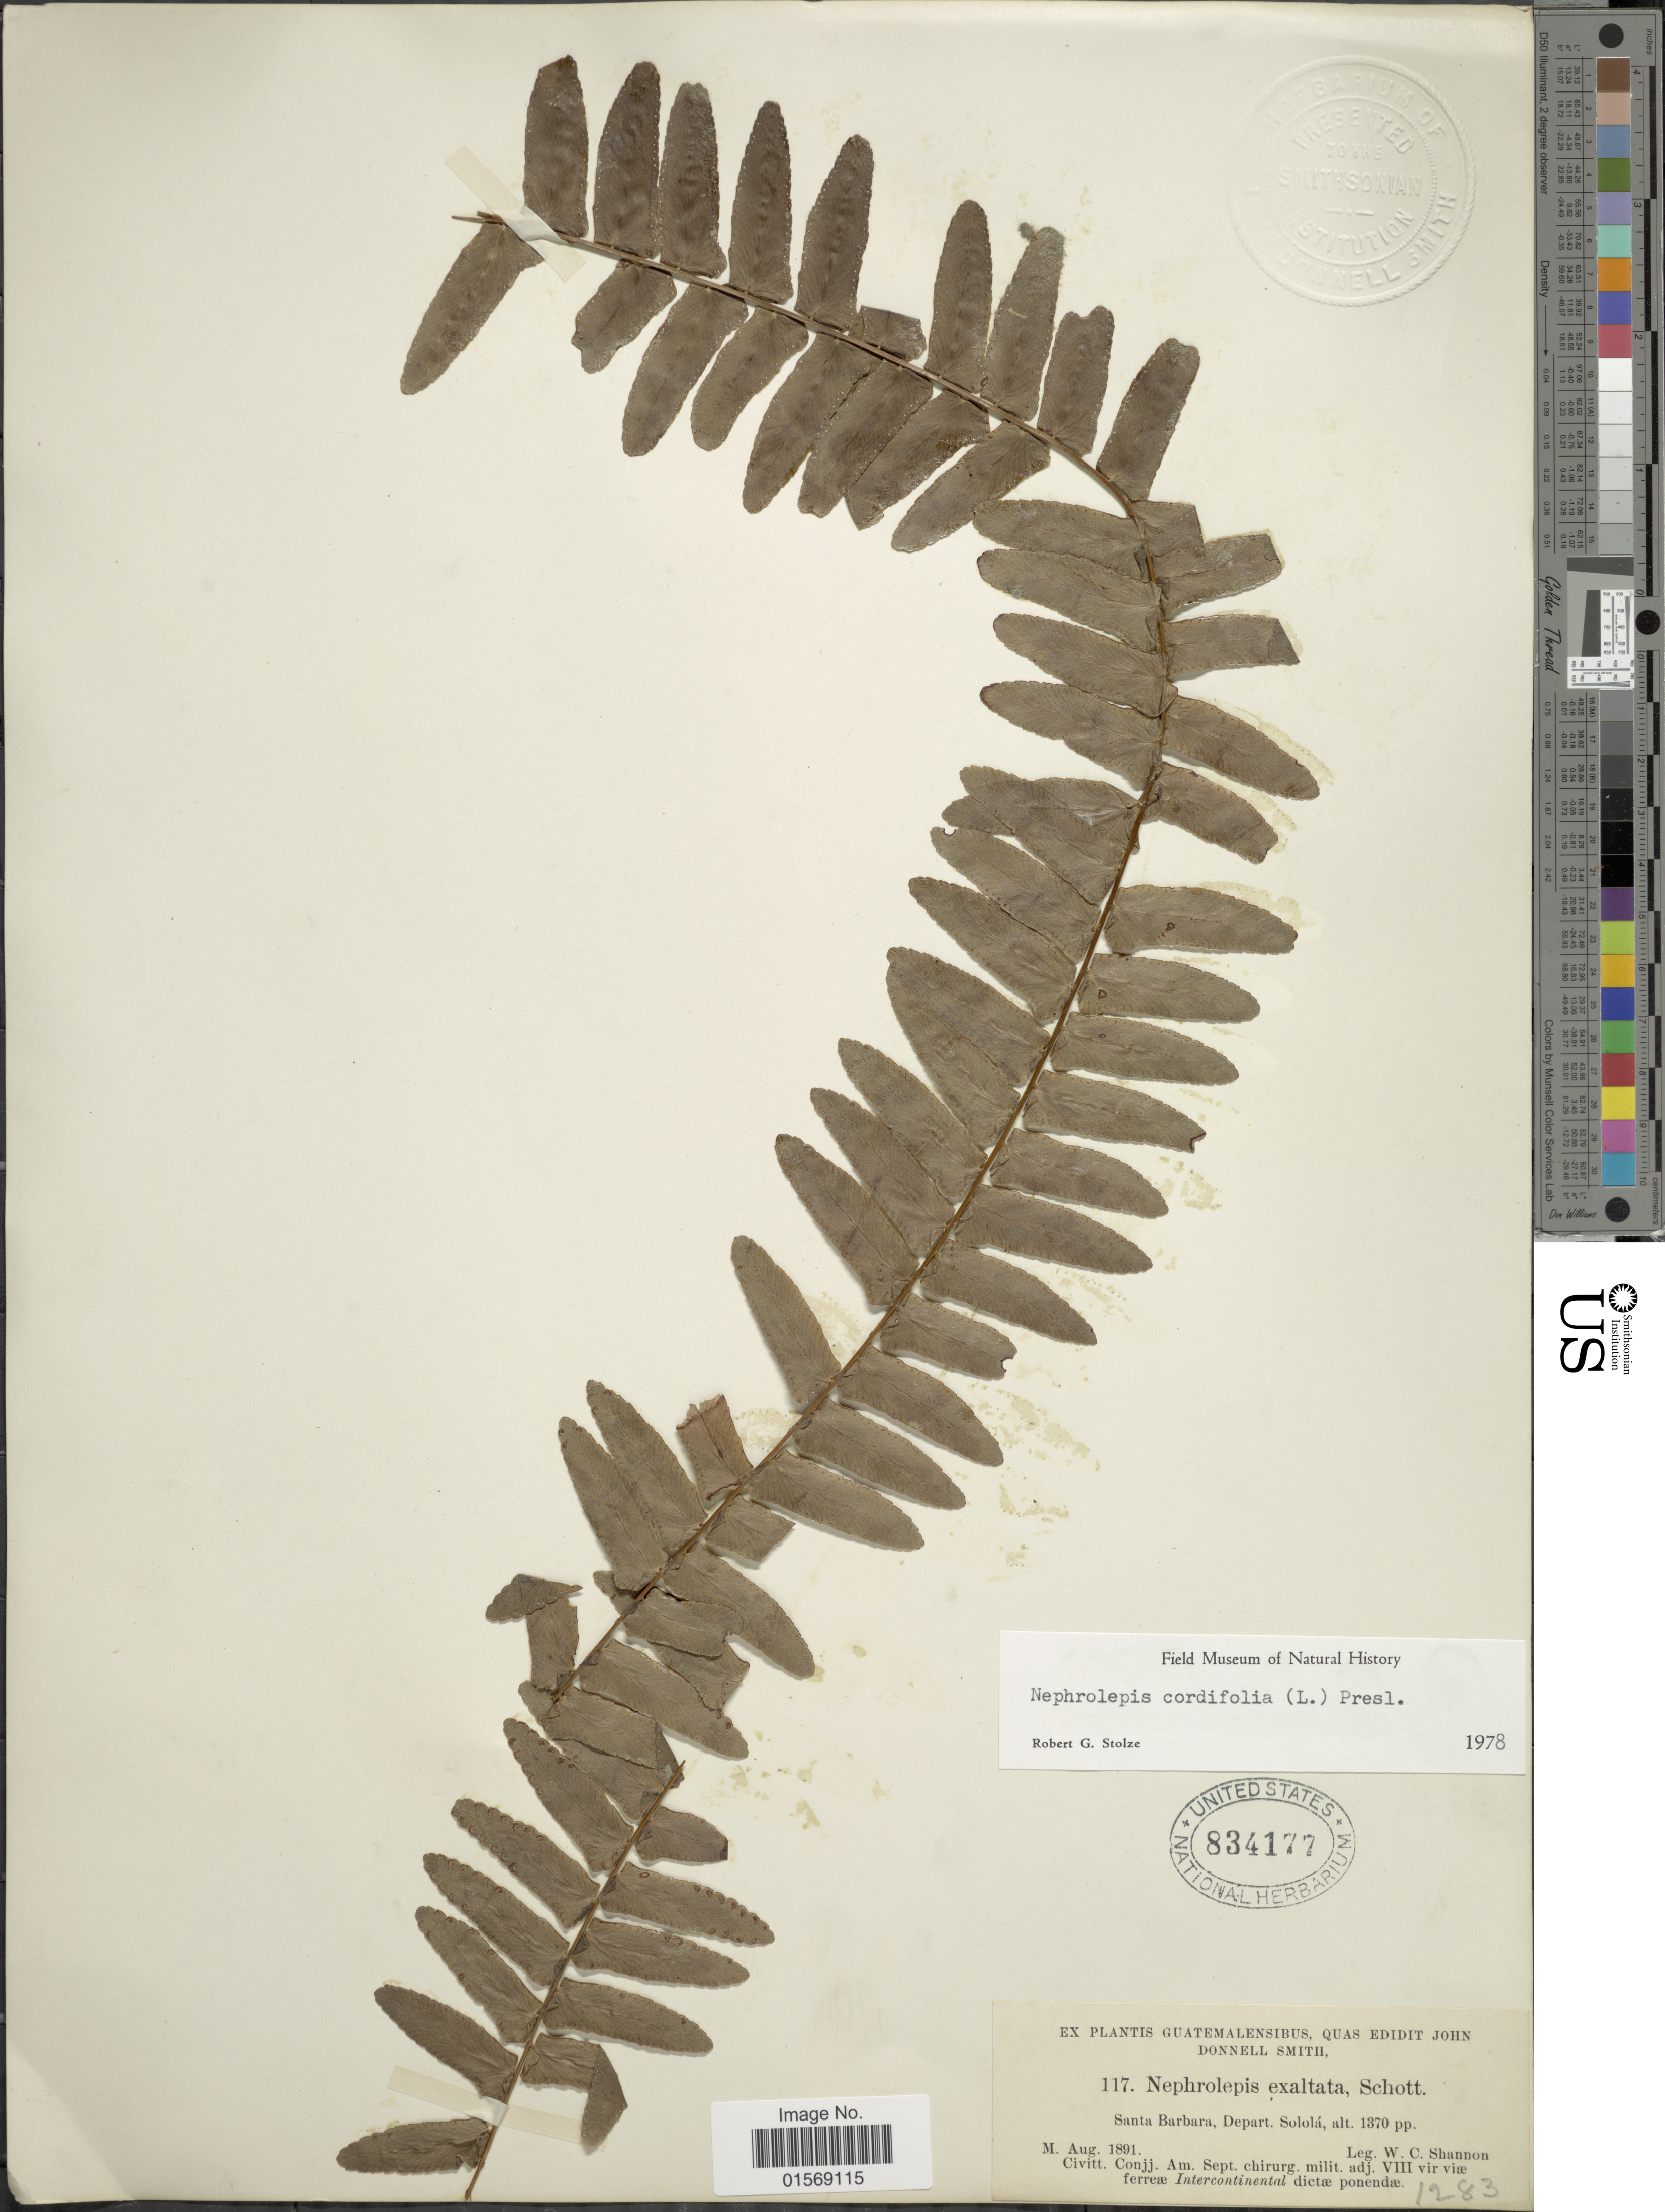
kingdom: Plantae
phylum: Tracheophyta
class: Polypodiopsida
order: Polypodiales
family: Nephrolepidaceae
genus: Nephrolepis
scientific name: Nephrolepis pendula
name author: (Raddi) J. Sm.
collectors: W. C. Shannon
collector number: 117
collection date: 1891-08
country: Guatemala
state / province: Sololá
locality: Guatemala, Santa Barbara, Depart. Solola.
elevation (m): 418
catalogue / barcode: US 834177